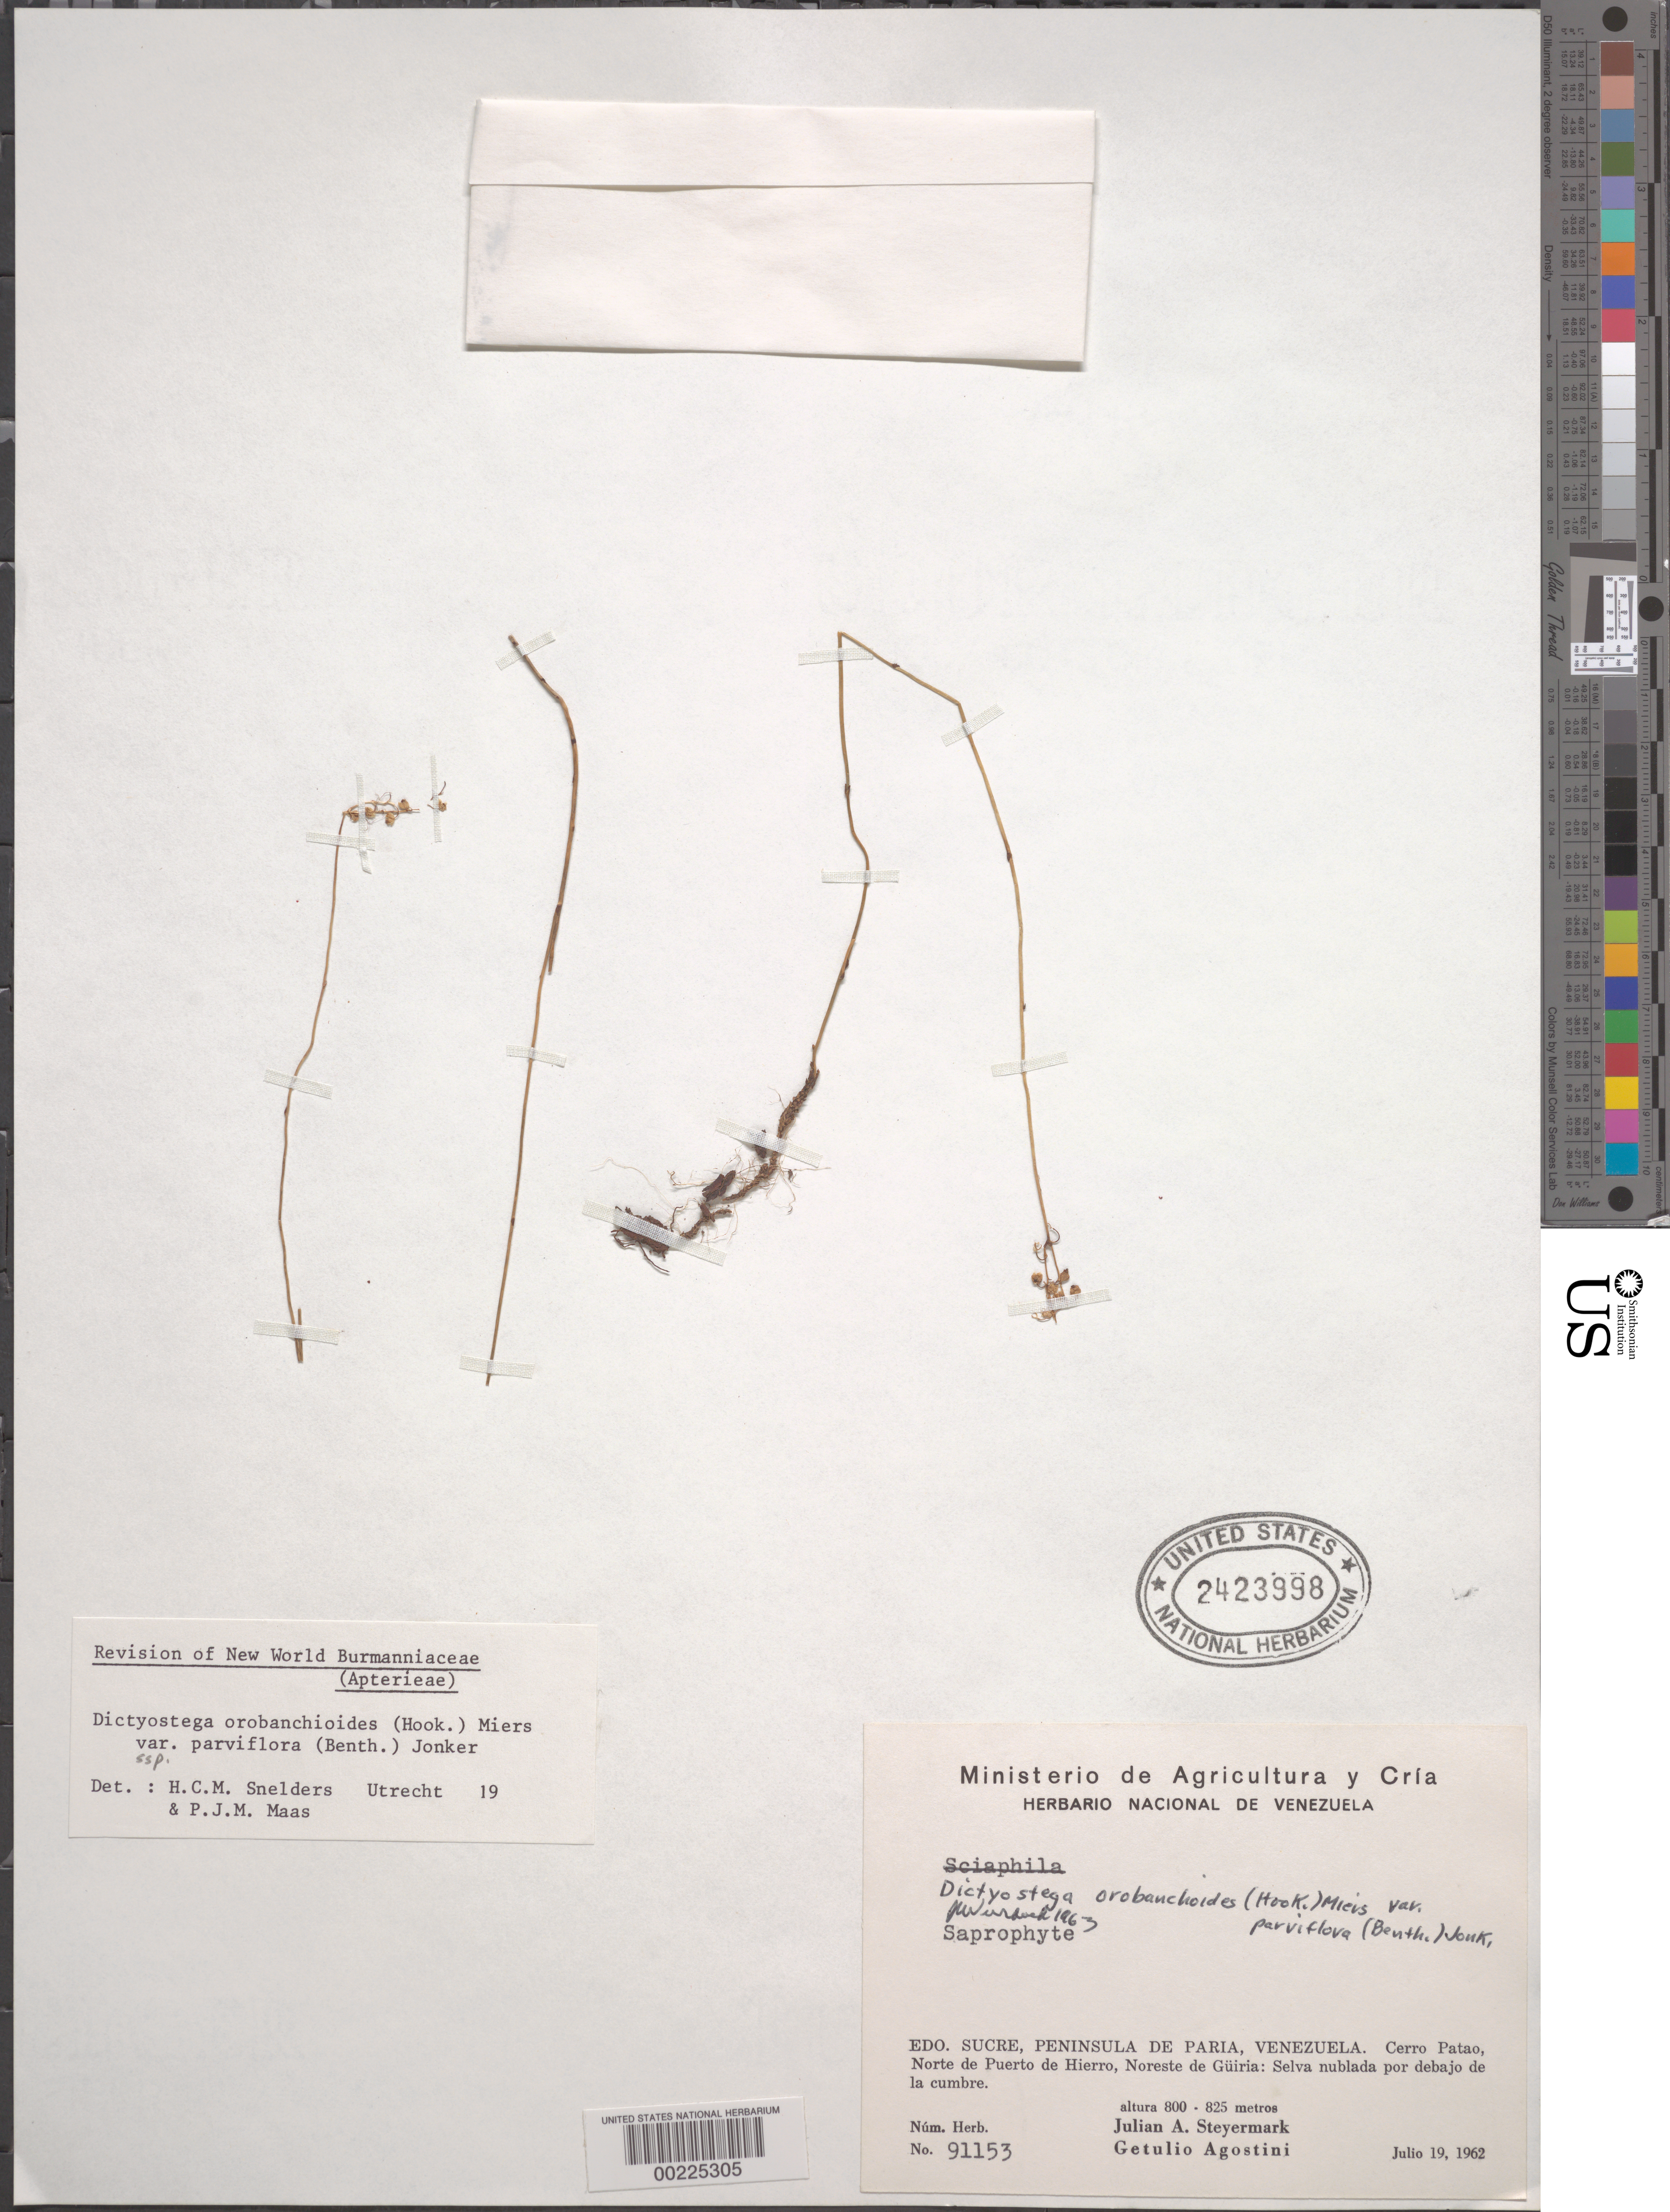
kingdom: Plantae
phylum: Tracheophyta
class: Liliopsida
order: Dioscoreales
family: Burmanniaceae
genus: Dictyostega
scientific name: Dictyostega orobanchoides subsp. parviflora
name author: (Benth.) Snelders & Maas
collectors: J. Steyermark & G. Agostini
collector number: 91153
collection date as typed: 19 Jul 1962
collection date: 1962-07-19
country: Venezuela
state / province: Sucre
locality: Peninsula de paria; cerro patao, n of puerto de hierro, ne of guiria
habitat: Cloud forest under the summit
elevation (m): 800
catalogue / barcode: US 2423998